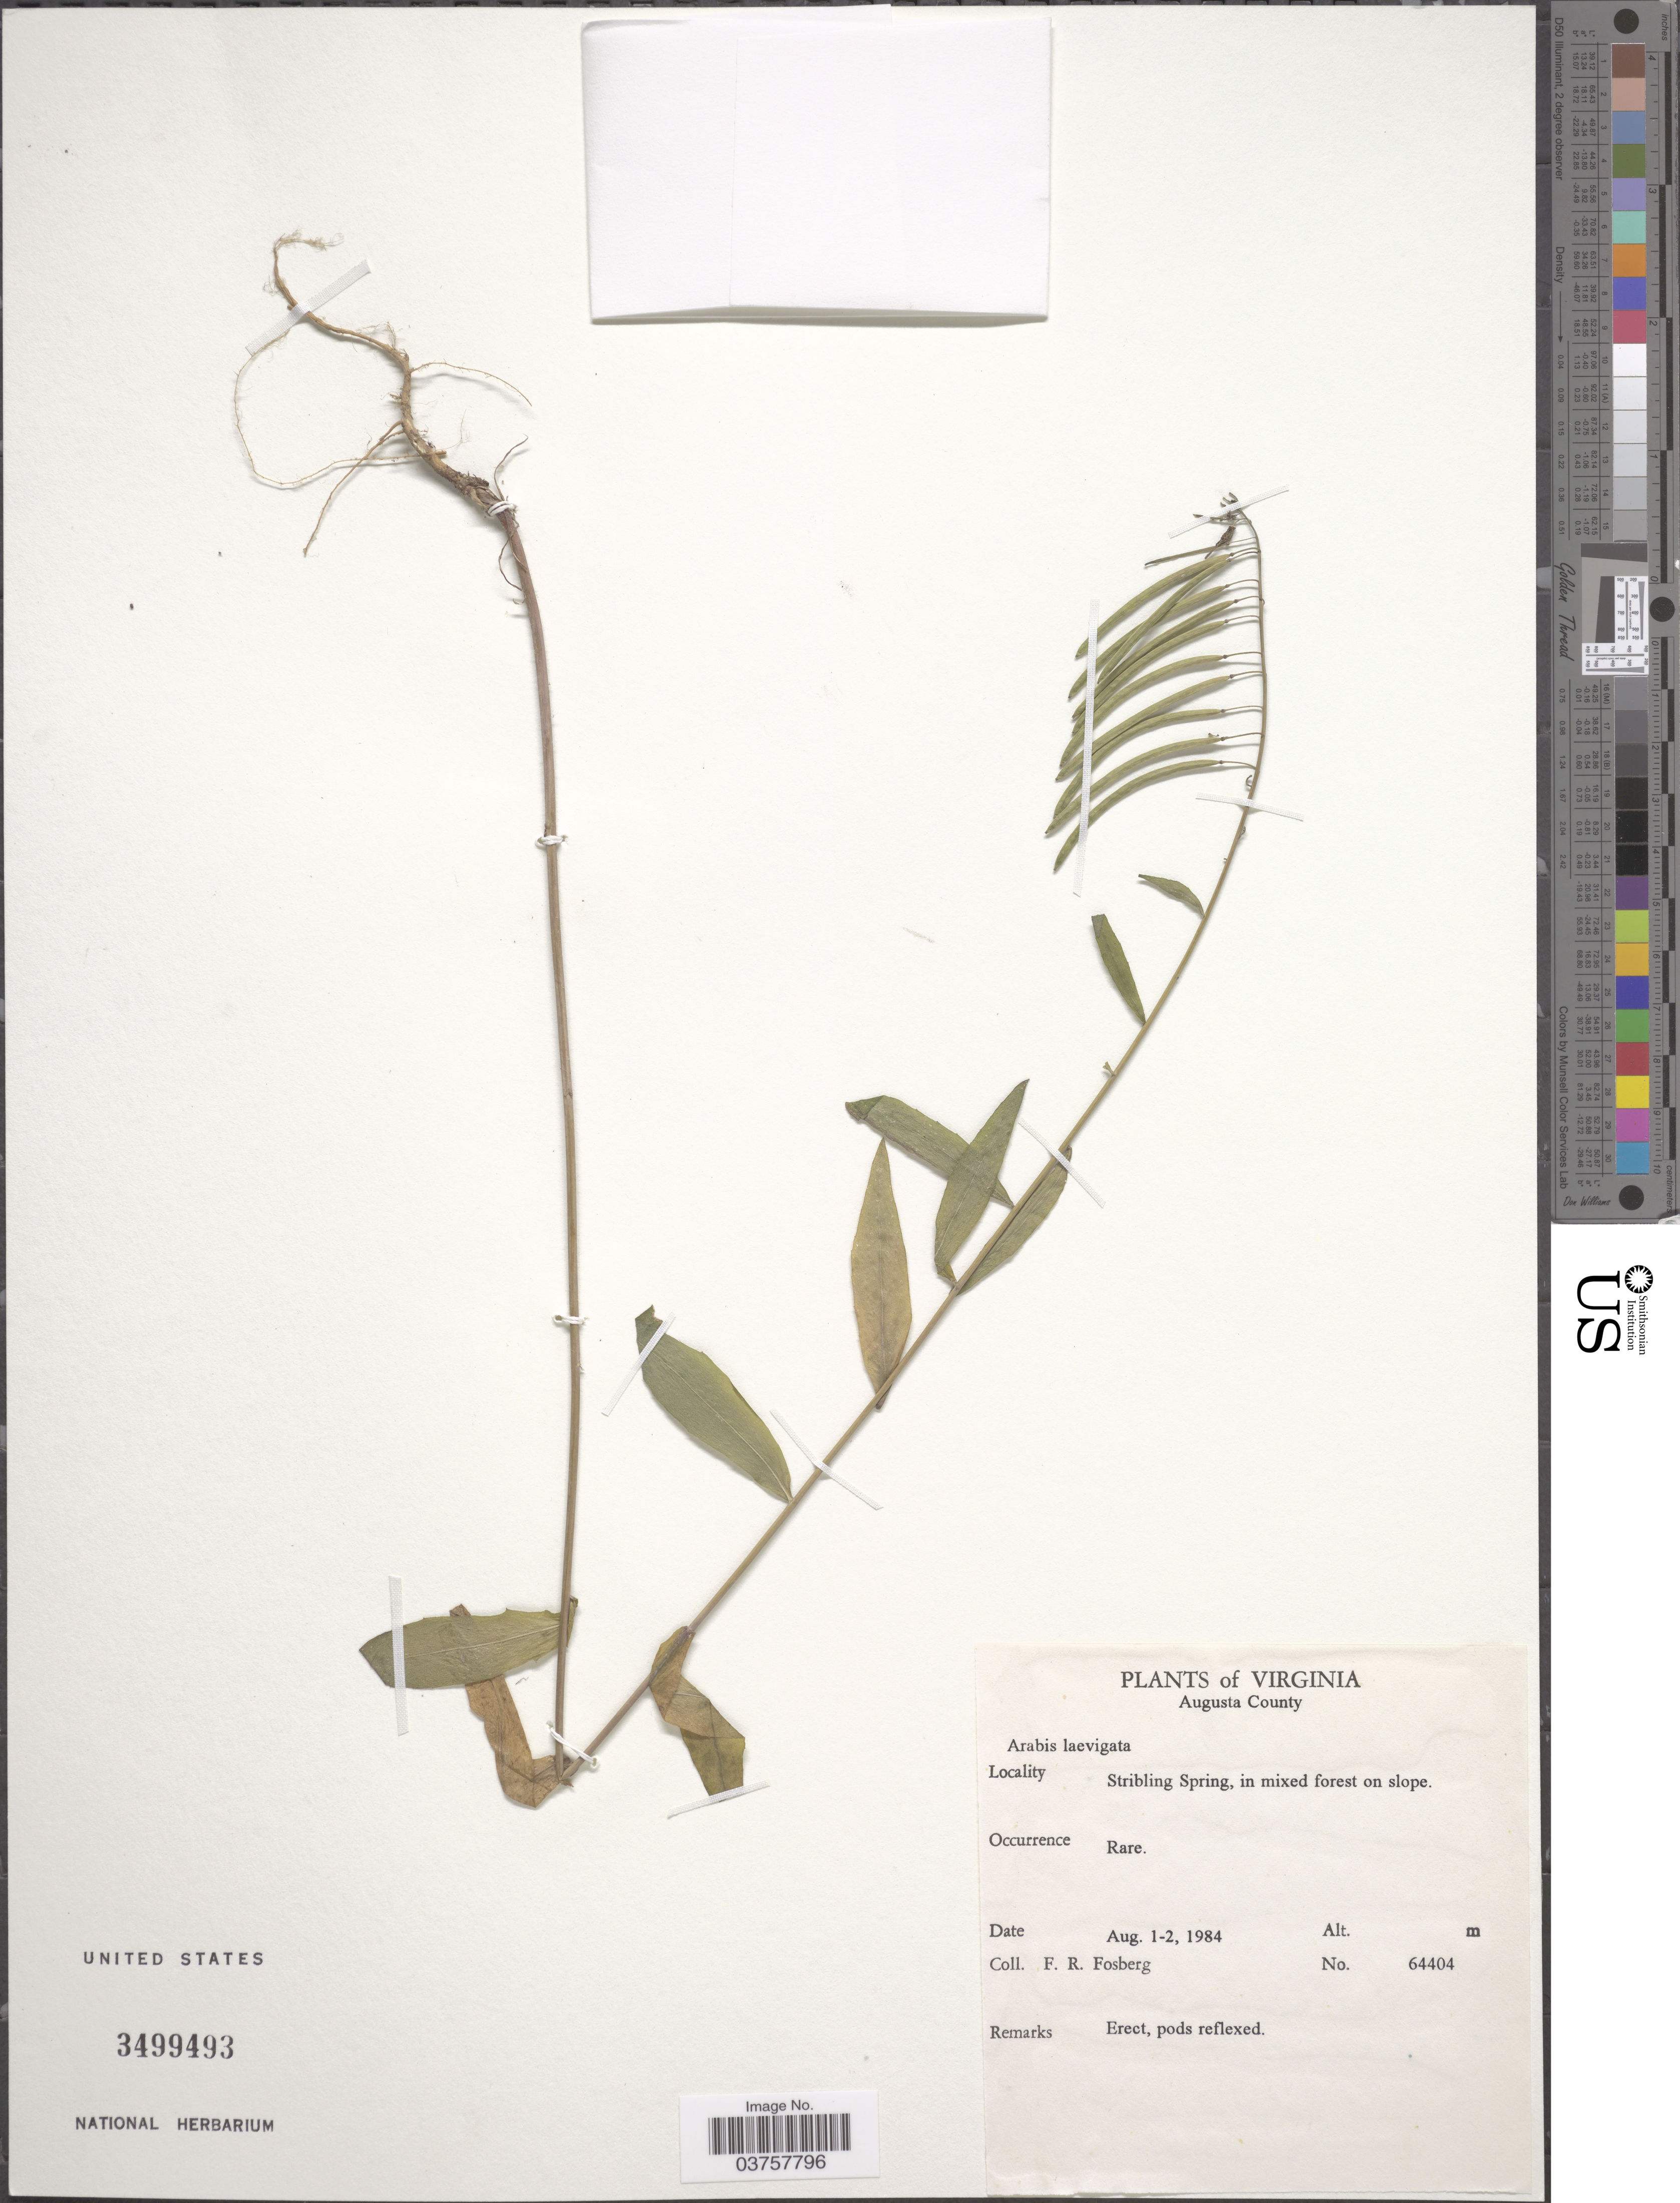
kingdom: Plantae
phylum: Tracheophyta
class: Magnoliopsida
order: Brassicales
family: Brassicaceae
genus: Arabis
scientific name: Arabis laevigata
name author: (Muhl. ex Willd.) Poir.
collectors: F. R. Fosberg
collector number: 64404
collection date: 1984-08-01/1984-08-02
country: United States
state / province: Virginia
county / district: Augusta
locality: Augusta County. Stribling Spring, in mixed forest on slope.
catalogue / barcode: US 3499493